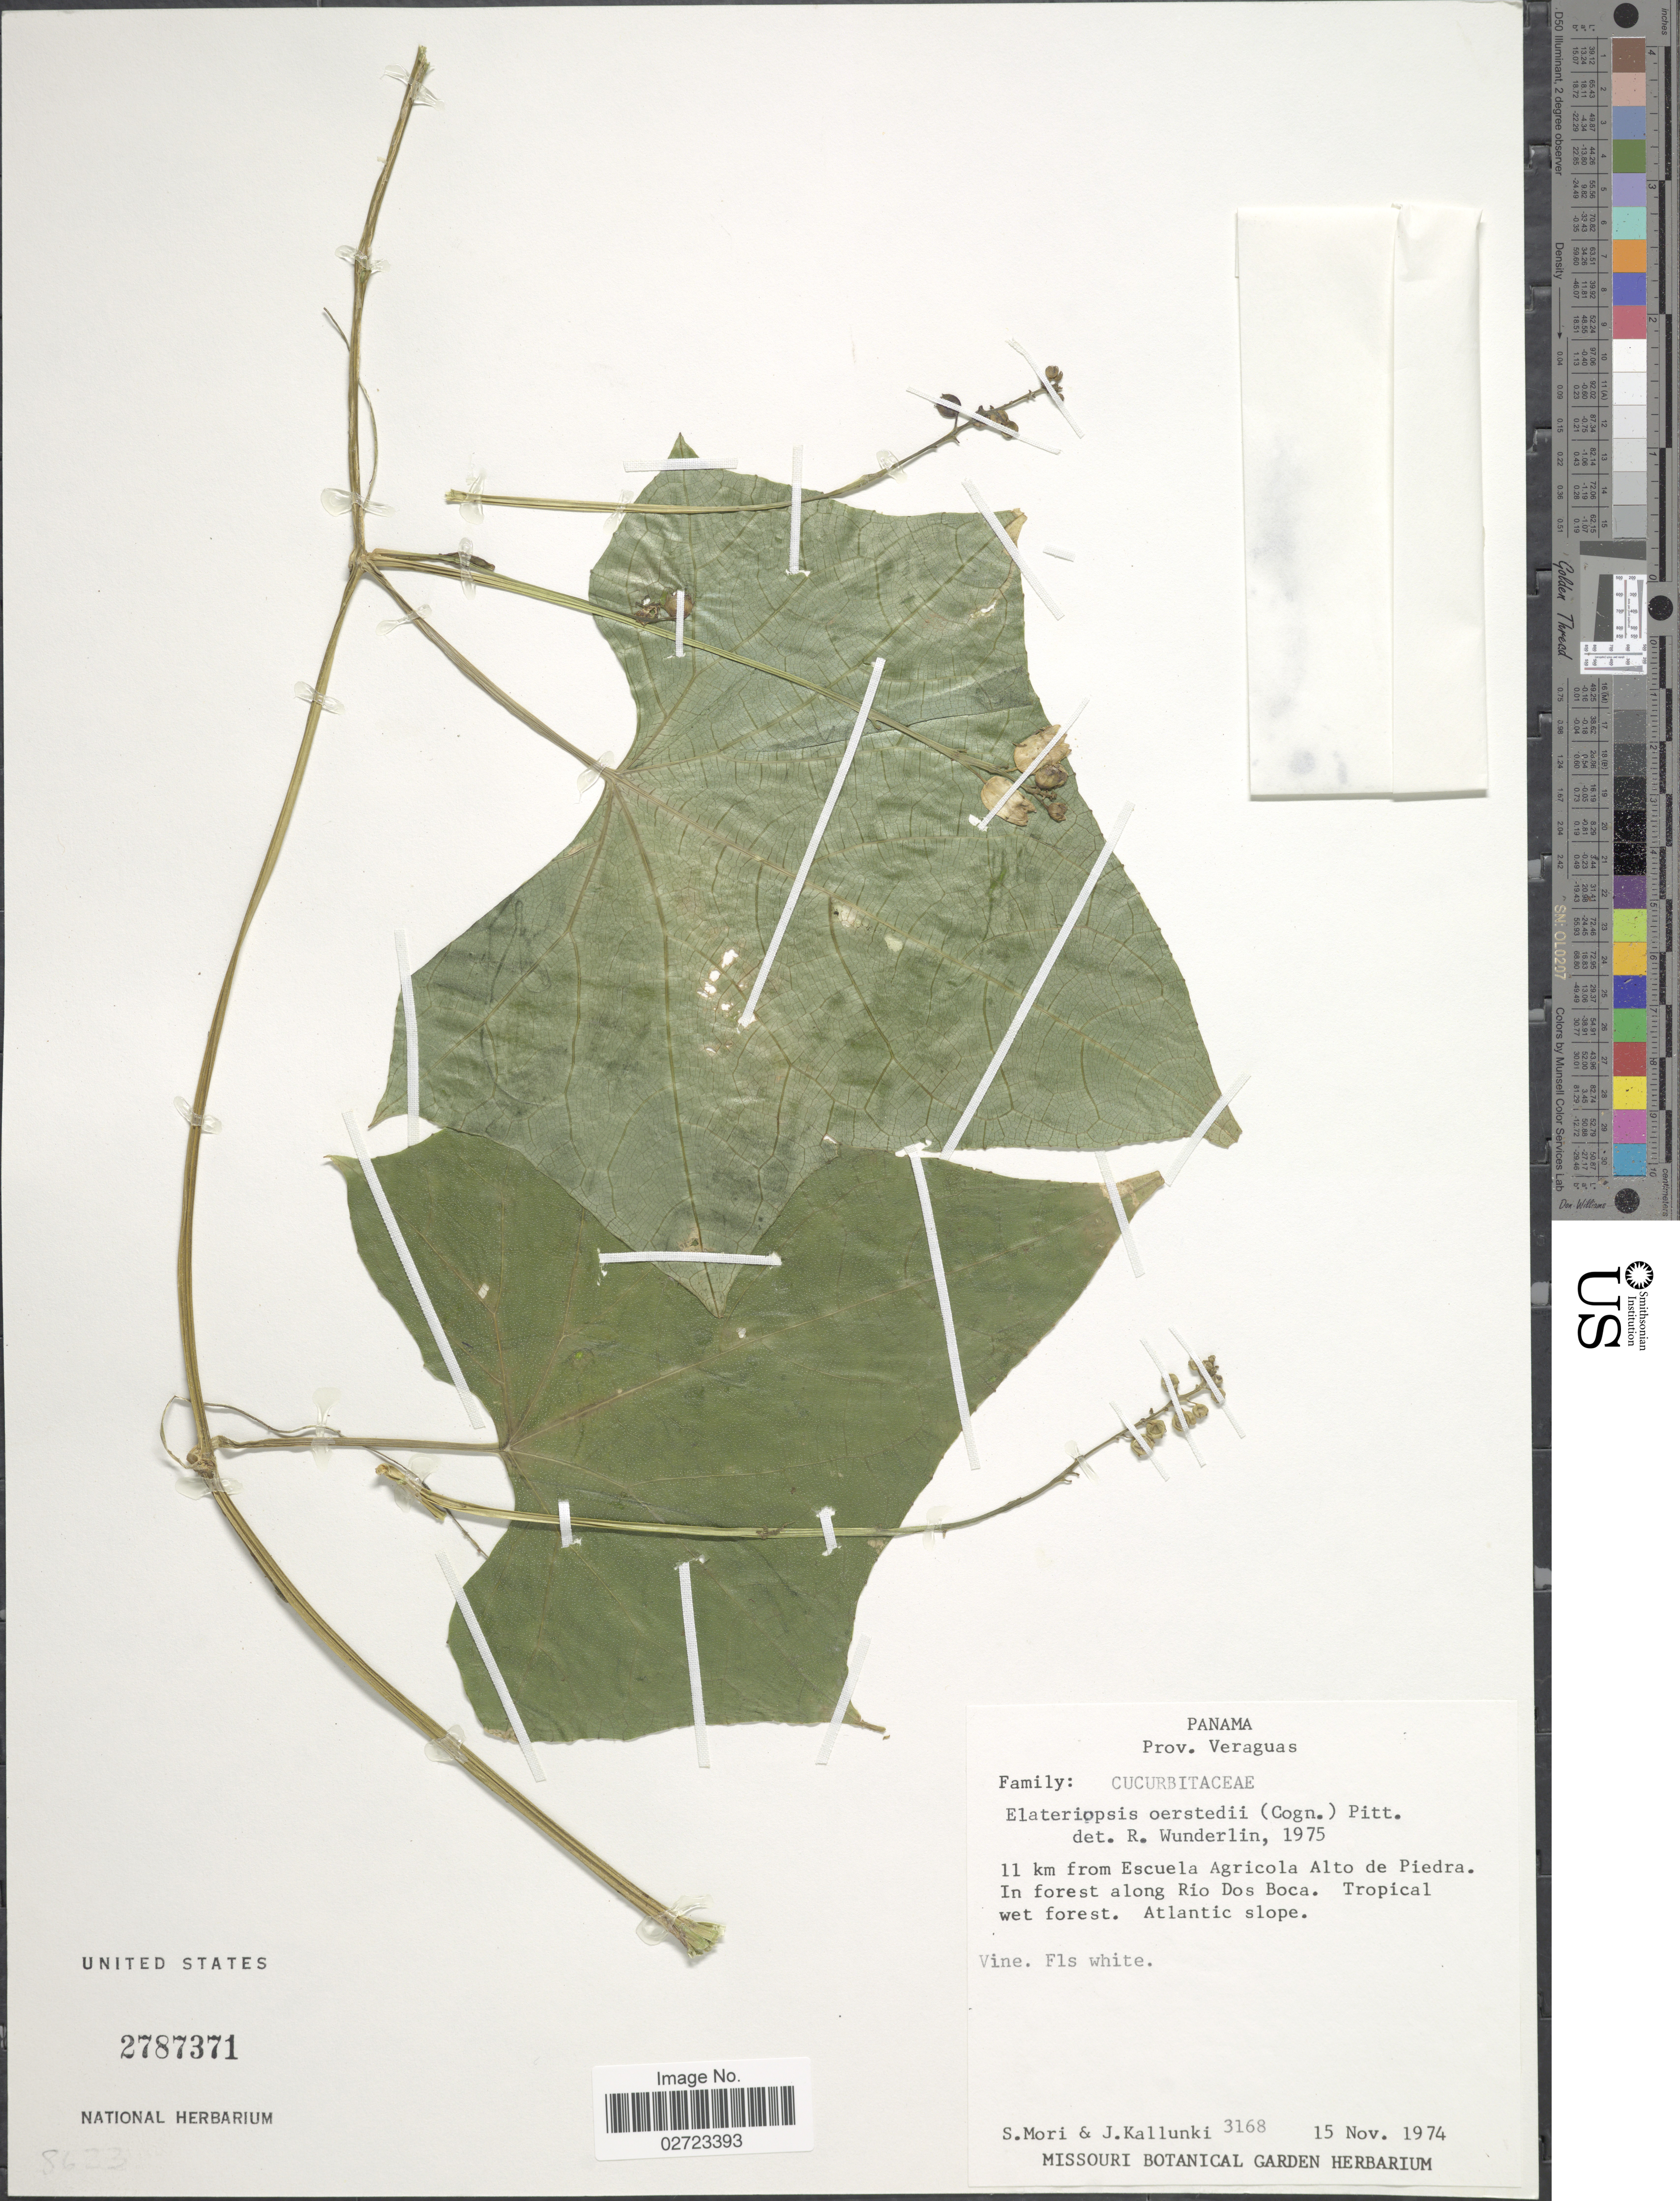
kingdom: Plantae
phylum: Tracheophyta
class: Magnoliopsida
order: Cucurbitales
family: Cucurbitaceae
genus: Hanburia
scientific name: Hanburia oerstedii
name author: (Cogn.) H. Schaef. & S.S. Renner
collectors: S. Mori & J. Kallunki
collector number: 3168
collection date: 1974-11-15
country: Panama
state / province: Veraguas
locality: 11 km from Escuela Agricola Alto de Piedra, in forest along Rio Dos Boca.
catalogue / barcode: US 2787371